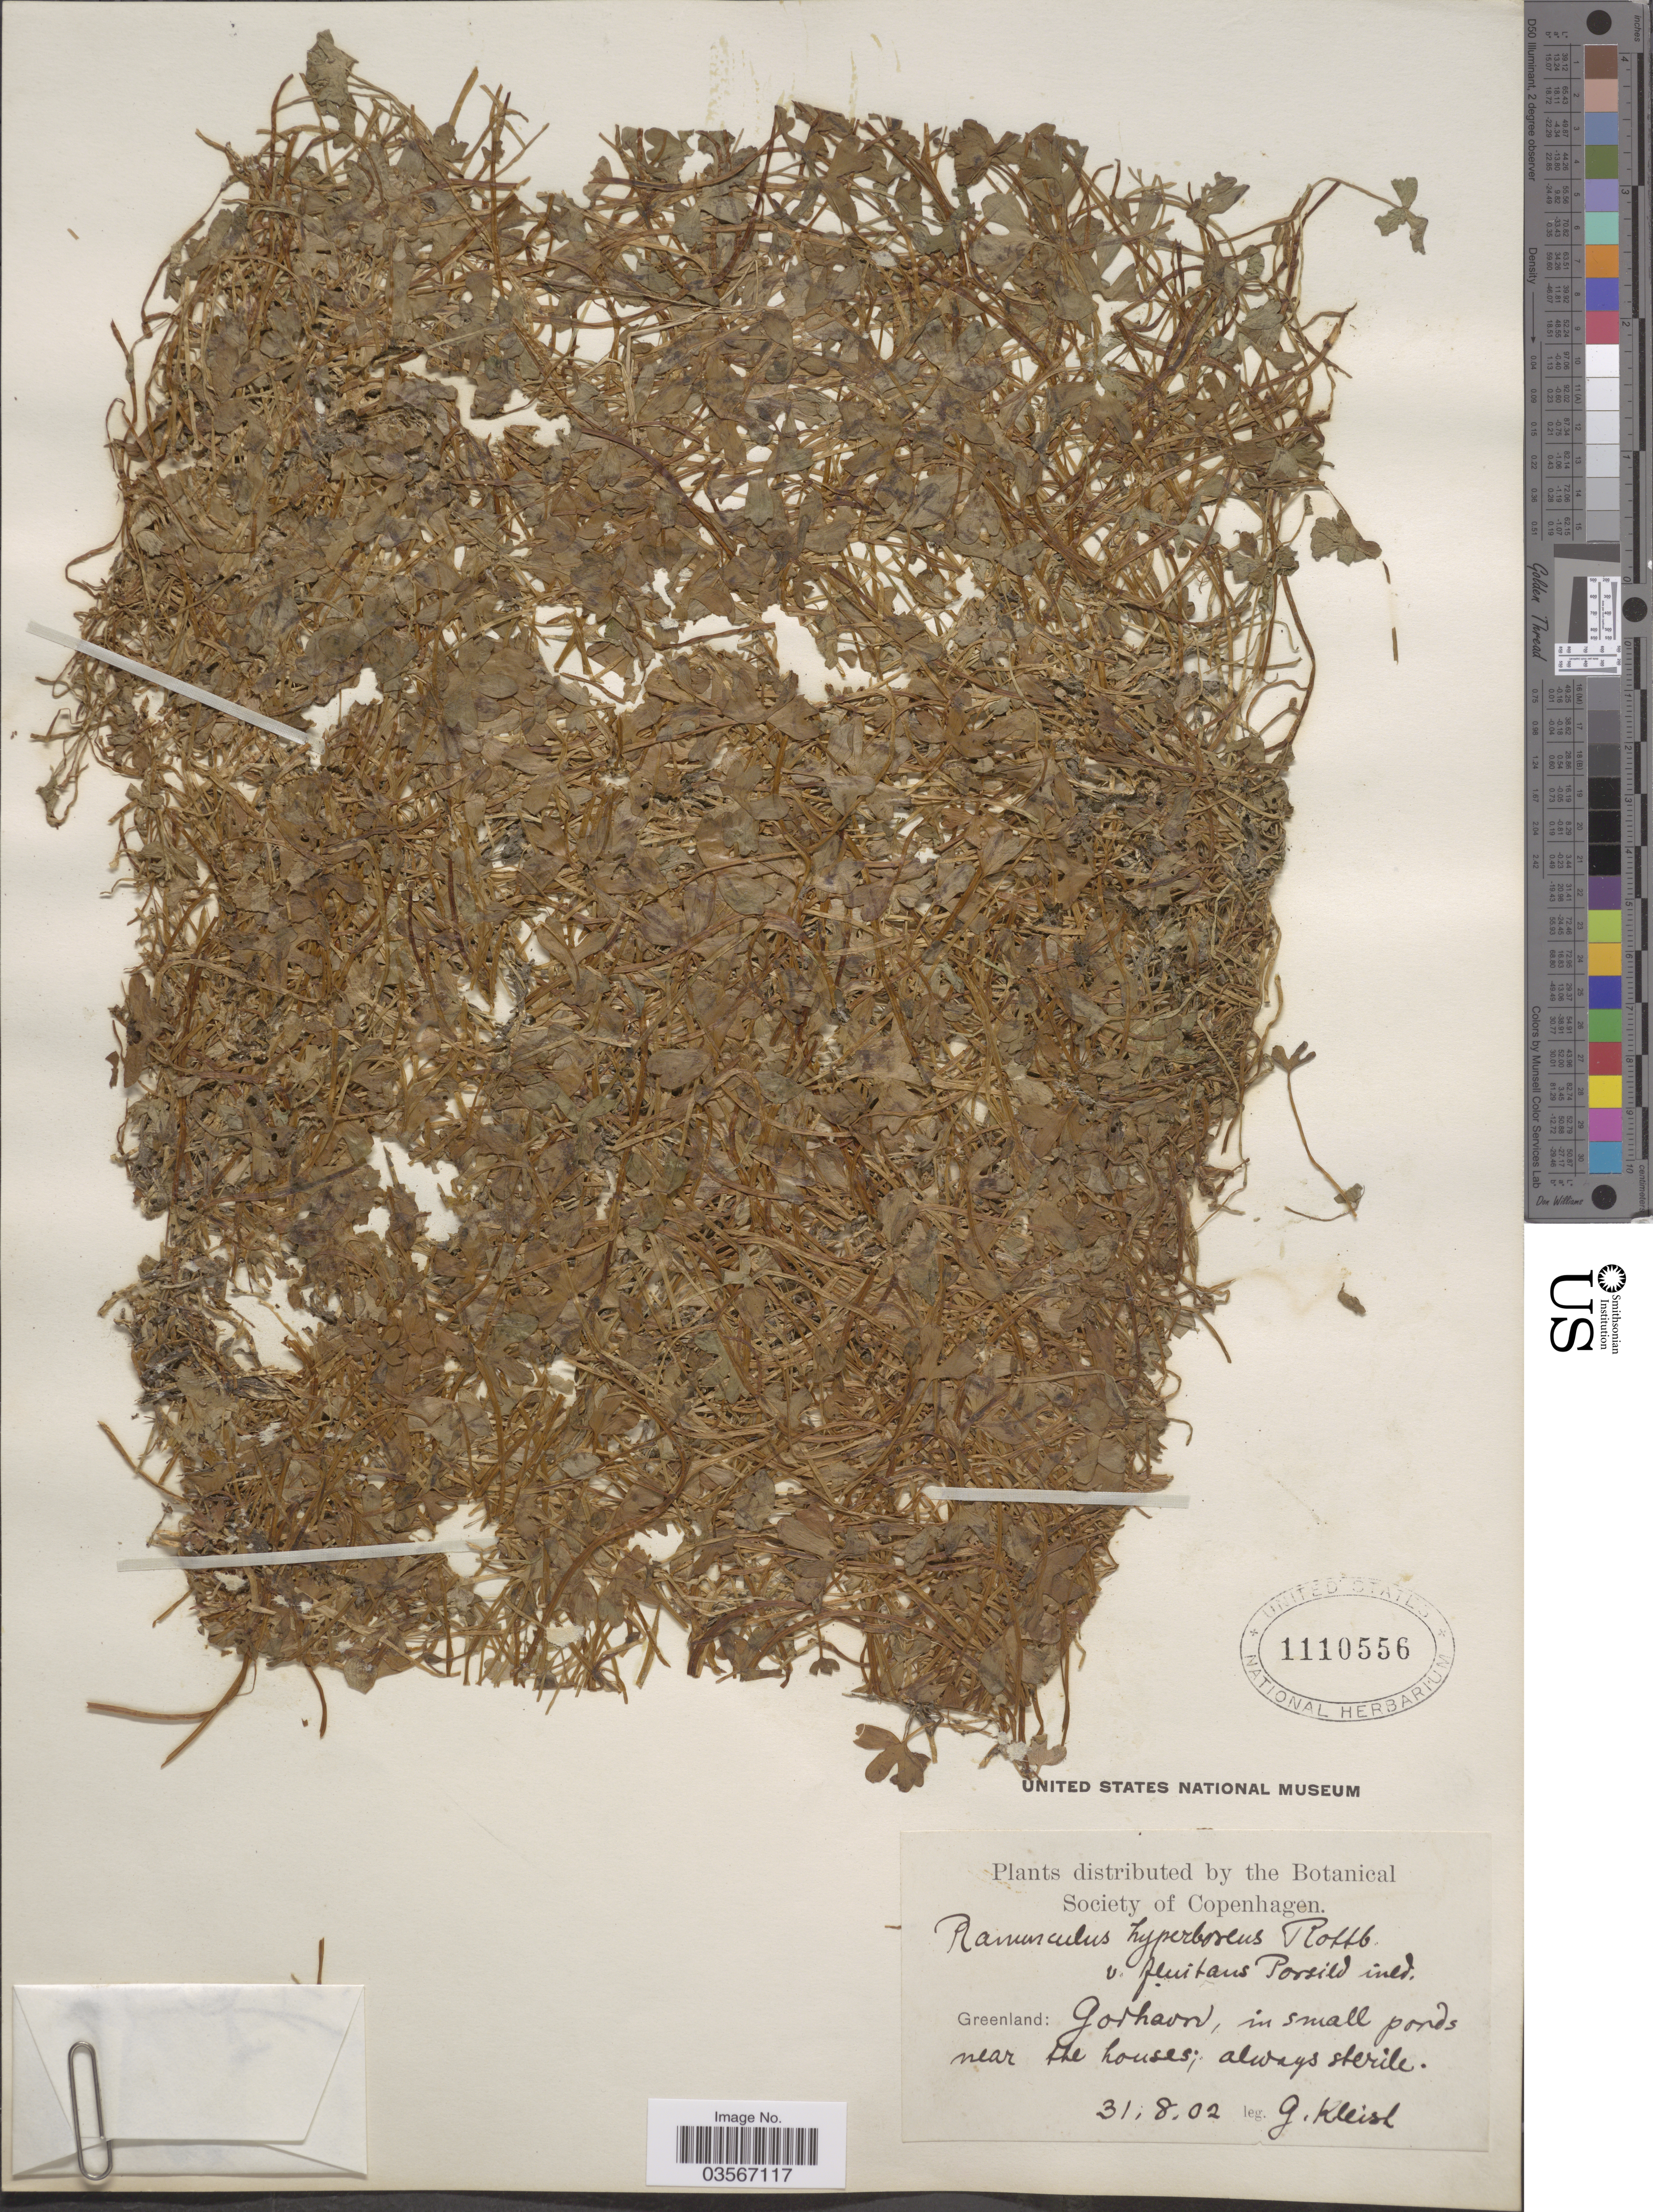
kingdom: Plantae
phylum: Tracheophyta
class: Magnoliopsida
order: Ranunculales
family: Ranunculaceae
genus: Ranunculus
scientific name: Ranunculus hyperboreus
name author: Rottb.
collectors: G. Kleist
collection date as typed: Transcribed d/m/y: 31/8/2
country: Greenland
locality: Godhavn, in small ponds near the houses.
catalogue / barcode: US 1110556